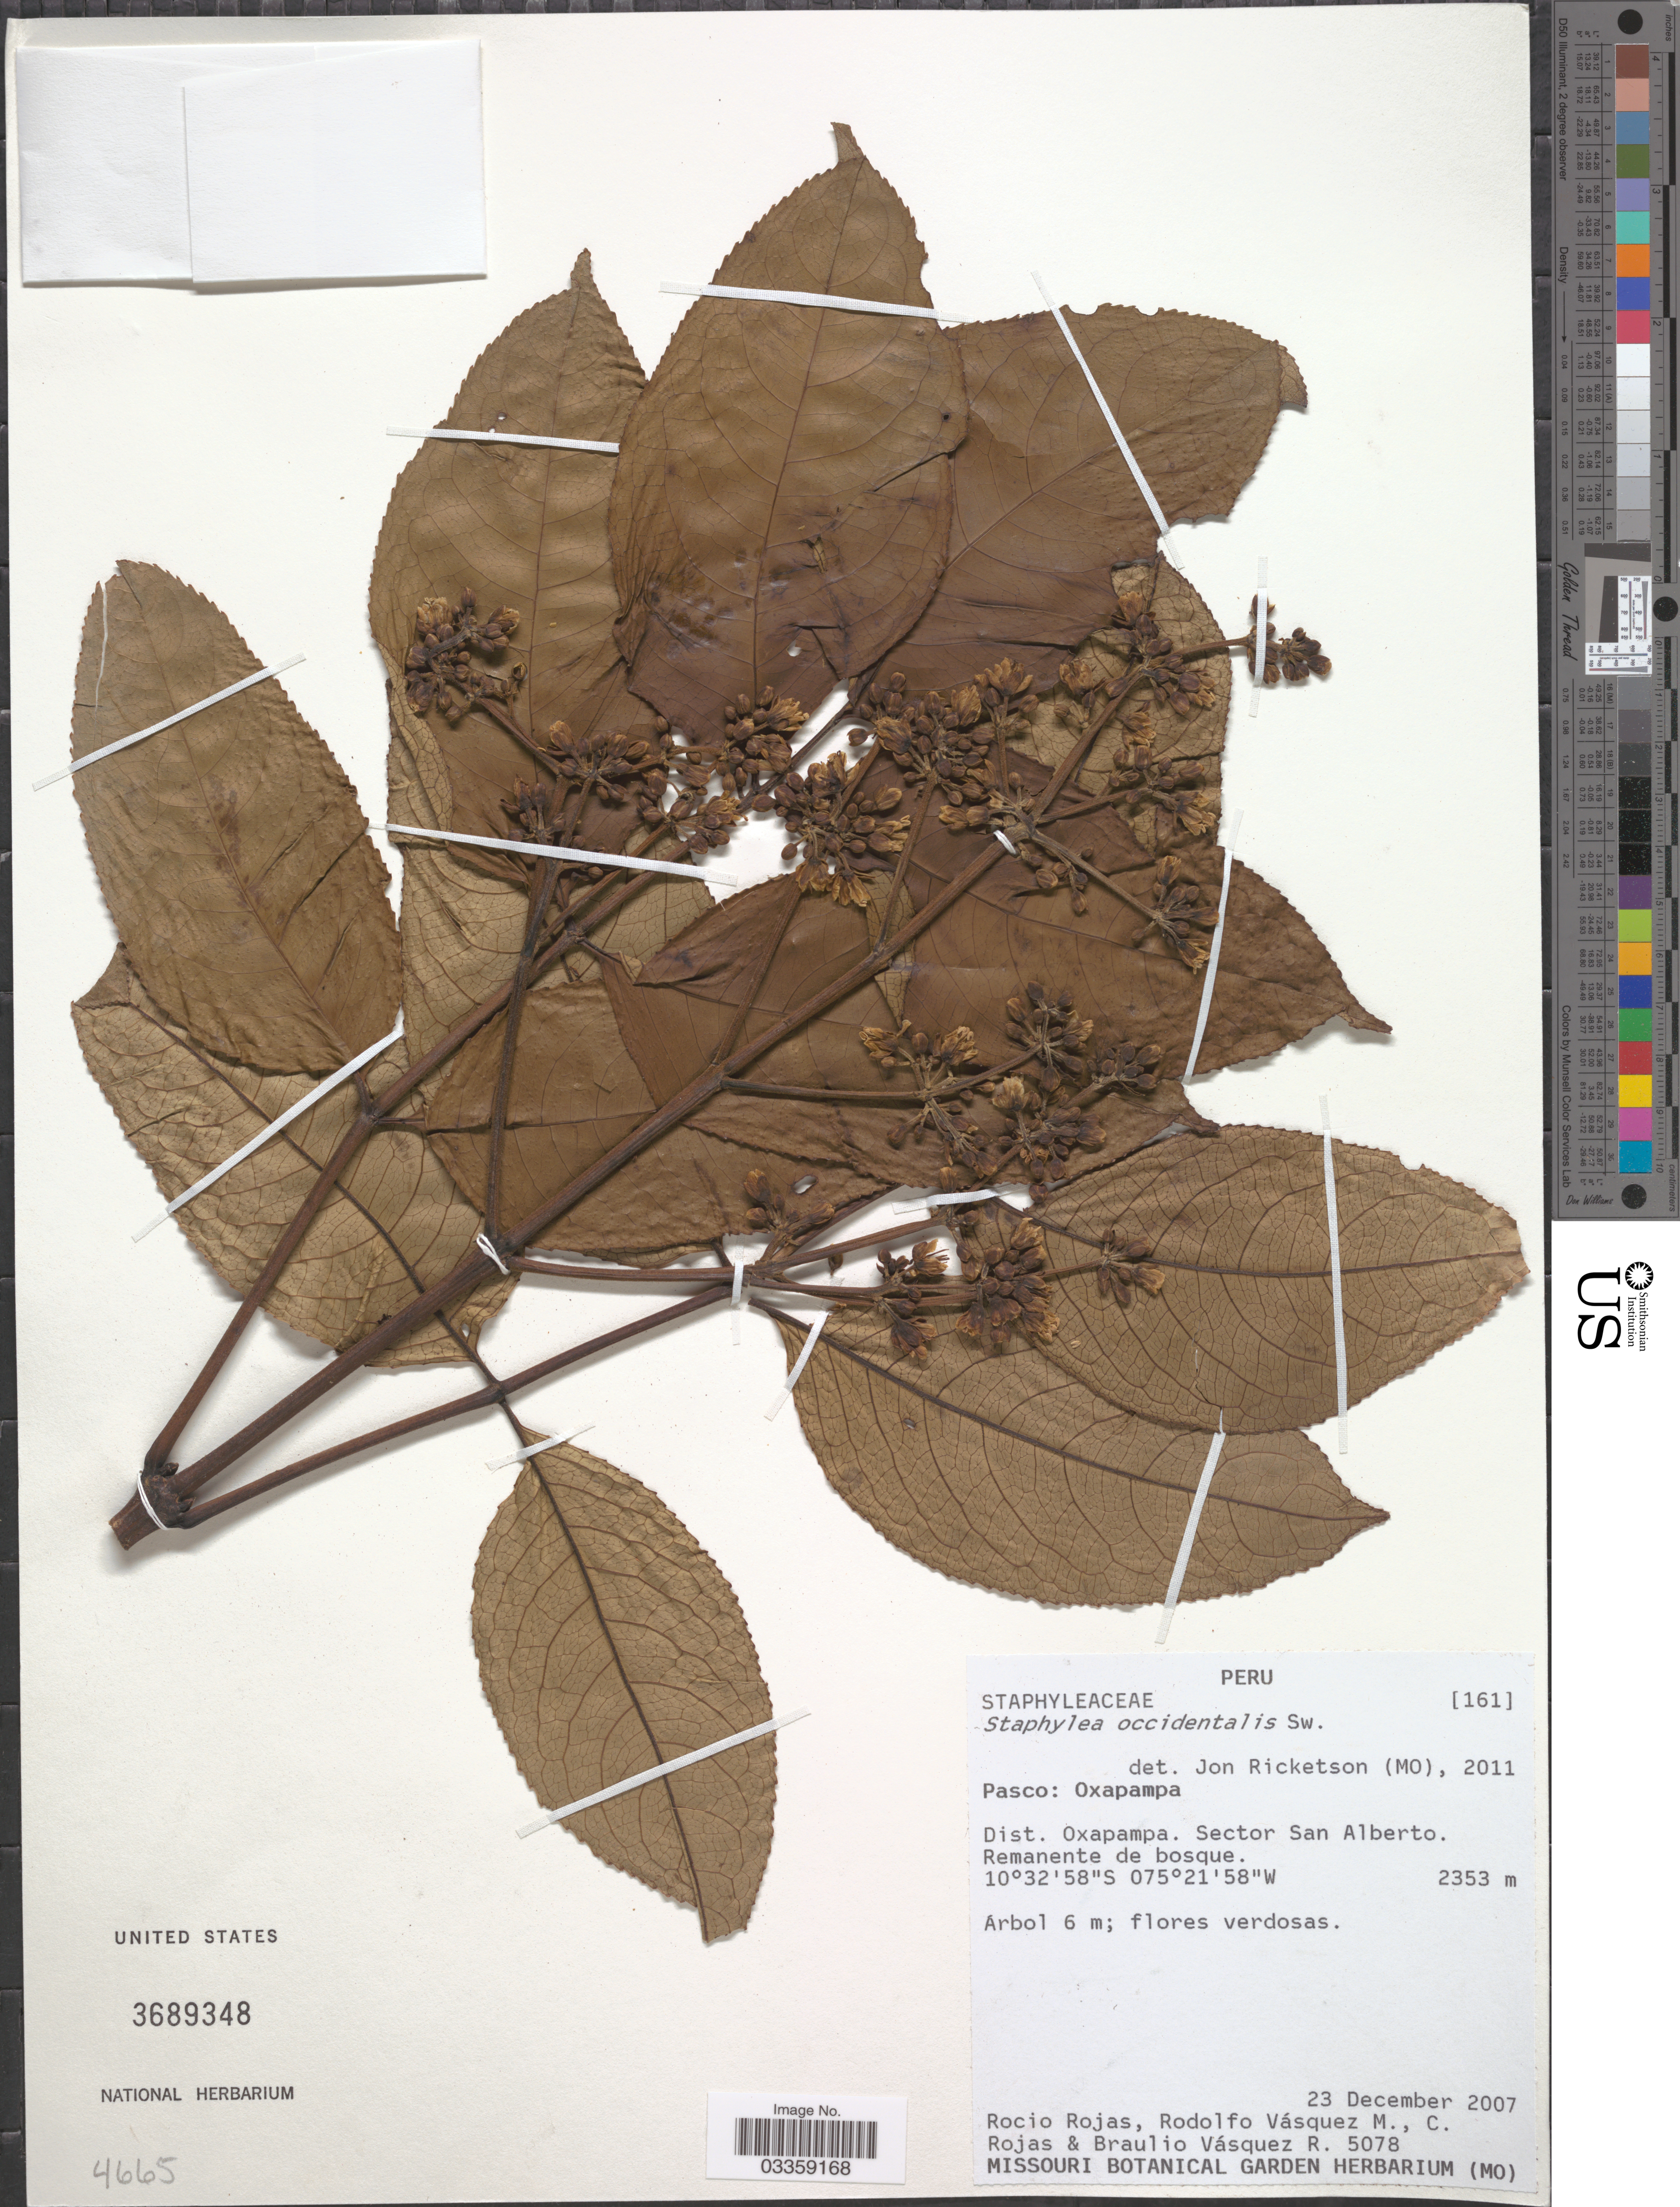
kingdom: Plantae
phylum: Tracheophyta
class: Magnoliopsida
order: Crossosomatales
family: Staphyleaceae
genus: Turpinia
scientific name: Turpinia occidentalis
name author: (Sw.) G. Don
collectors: R. Rojas, R. Vásquez M., C. Rojas & B. Vasquez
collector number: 5078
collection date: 2007-12-23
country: Peru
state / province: Pasco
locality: Oxapampa. Dist. Oxapampa. Sector San Alberto.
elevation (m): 2353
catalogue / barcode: US 3689348